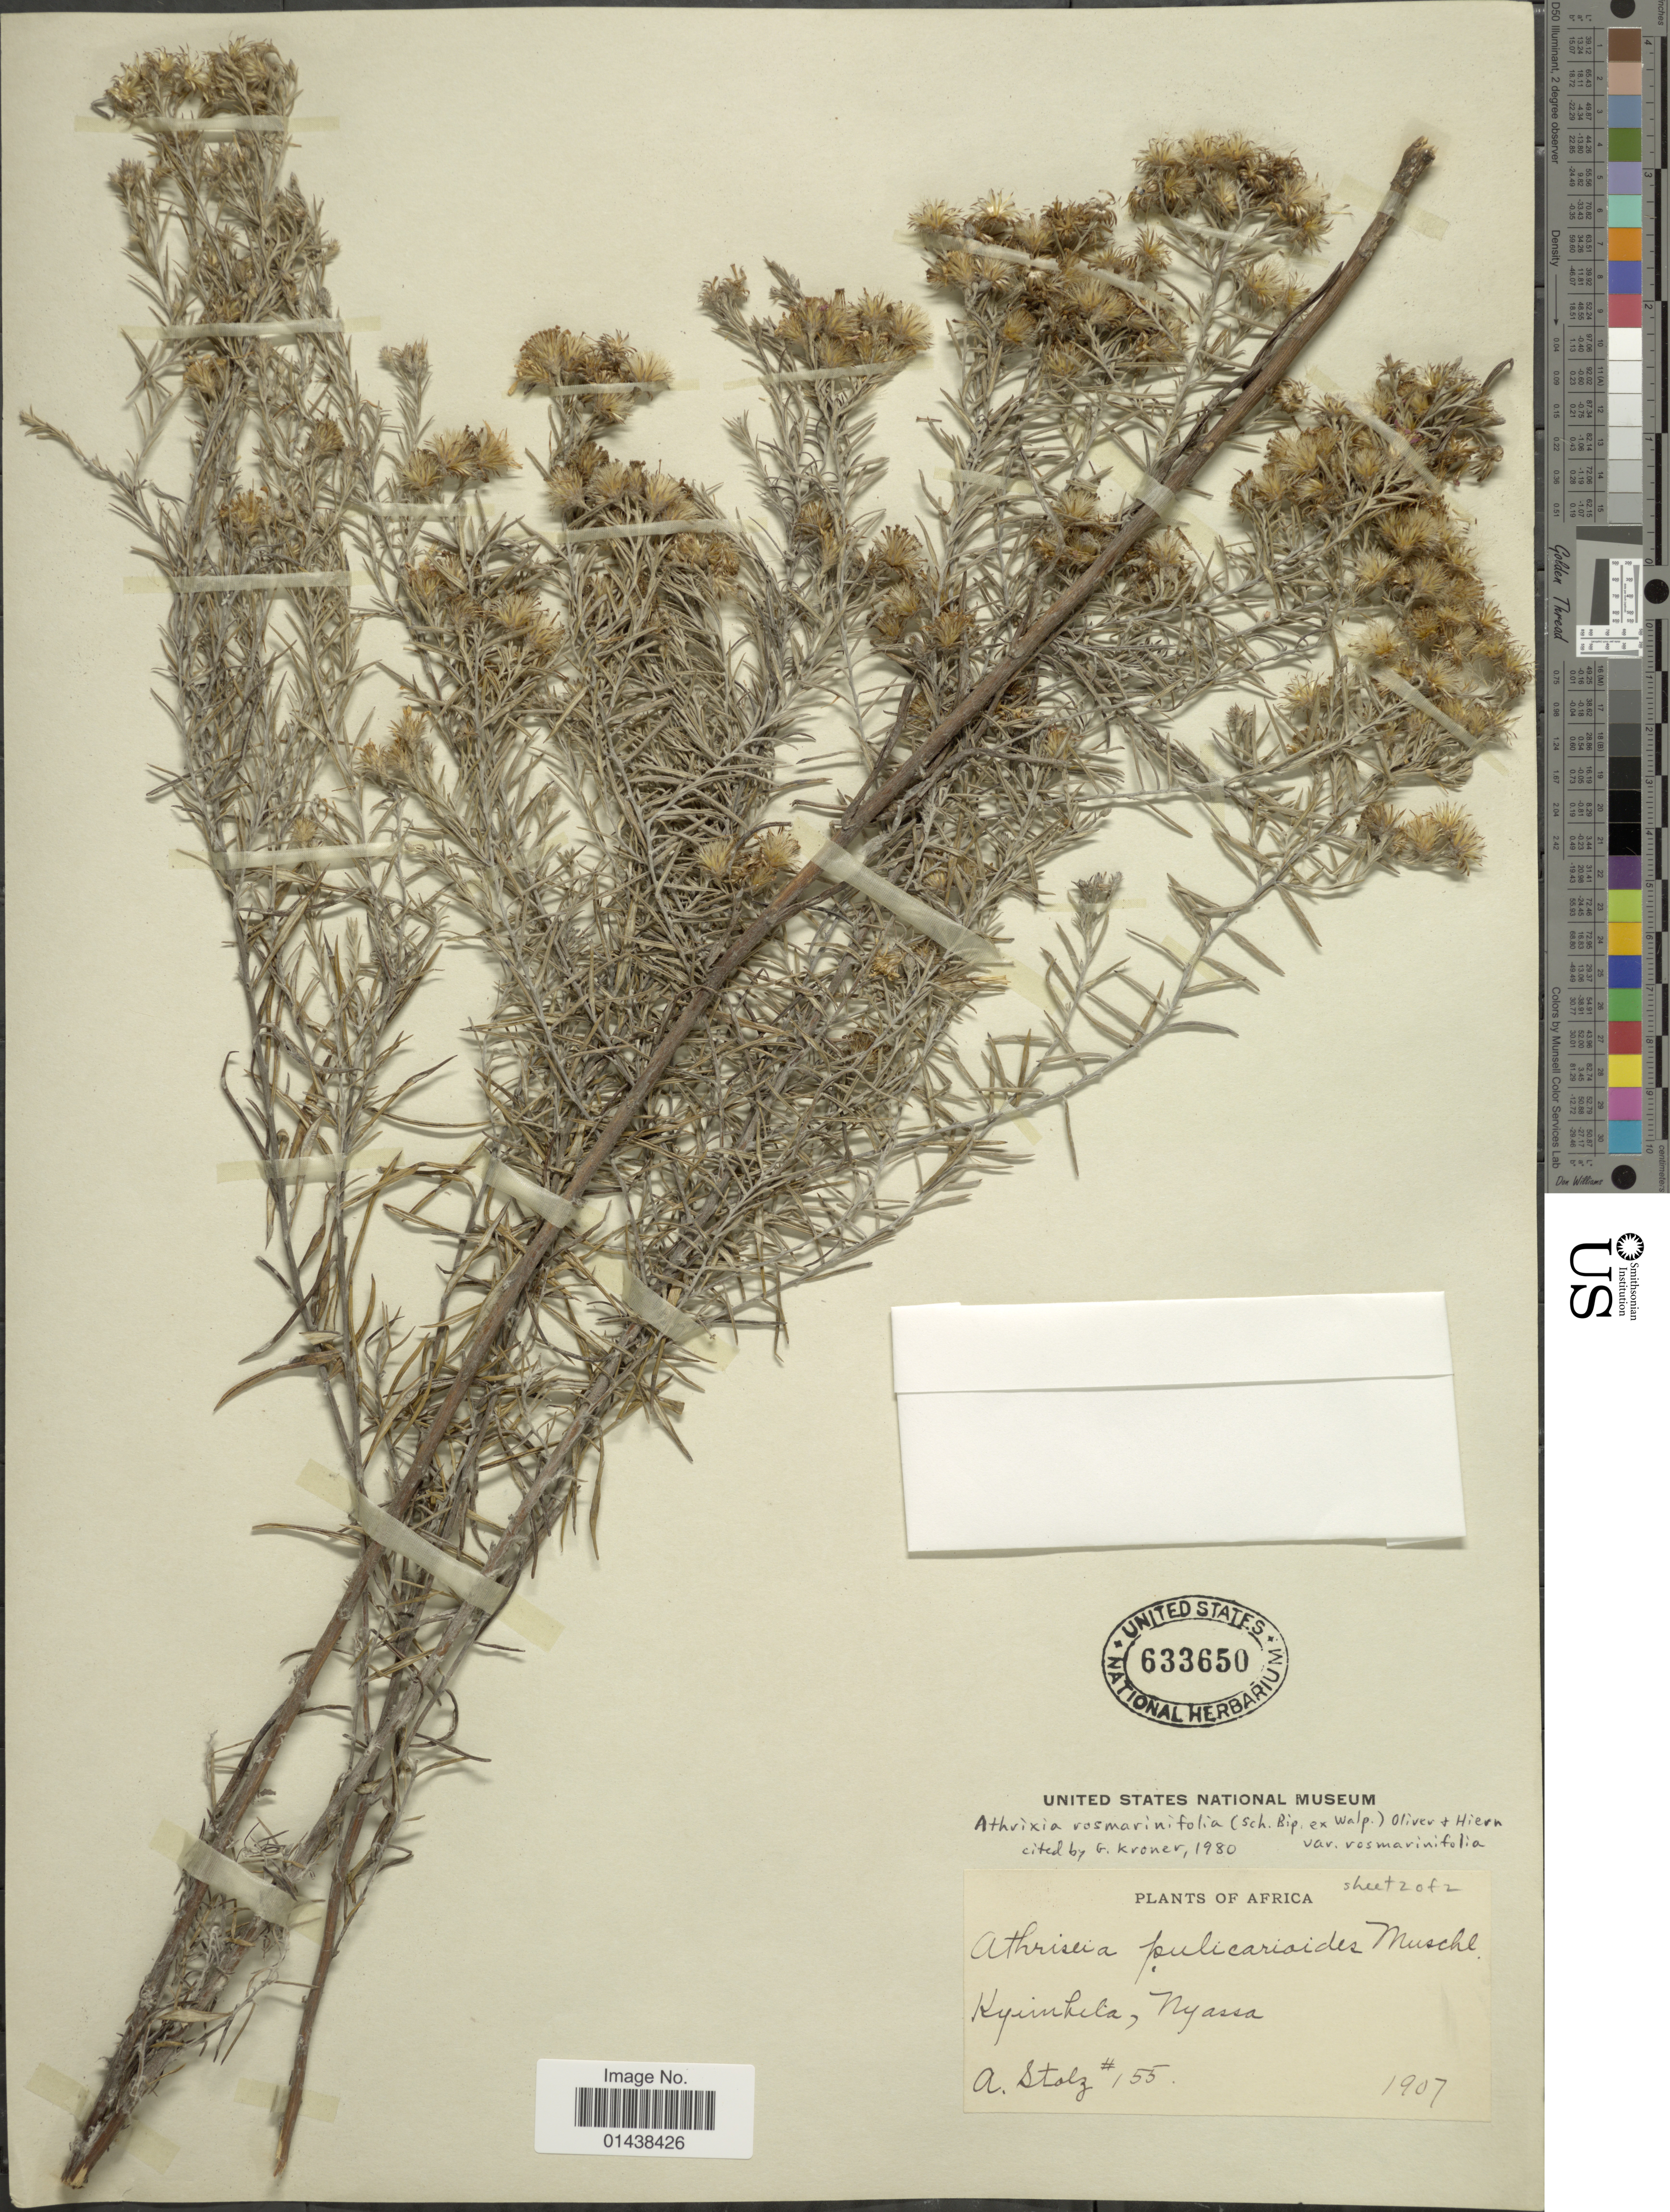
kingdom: Plantae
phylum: Tracheophyta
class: Magnoliopsida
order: Asterales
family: Asteraceae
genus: Athrixia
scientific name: Athrixia rosmarinifolia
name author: (Sch. Bip. ex Walp.) Oliv. & Hiern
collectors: A. Stolz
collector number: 155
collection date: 1907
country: Mozambique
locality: Africa, Kyuinkila, Nyassa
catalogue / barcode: US 633650